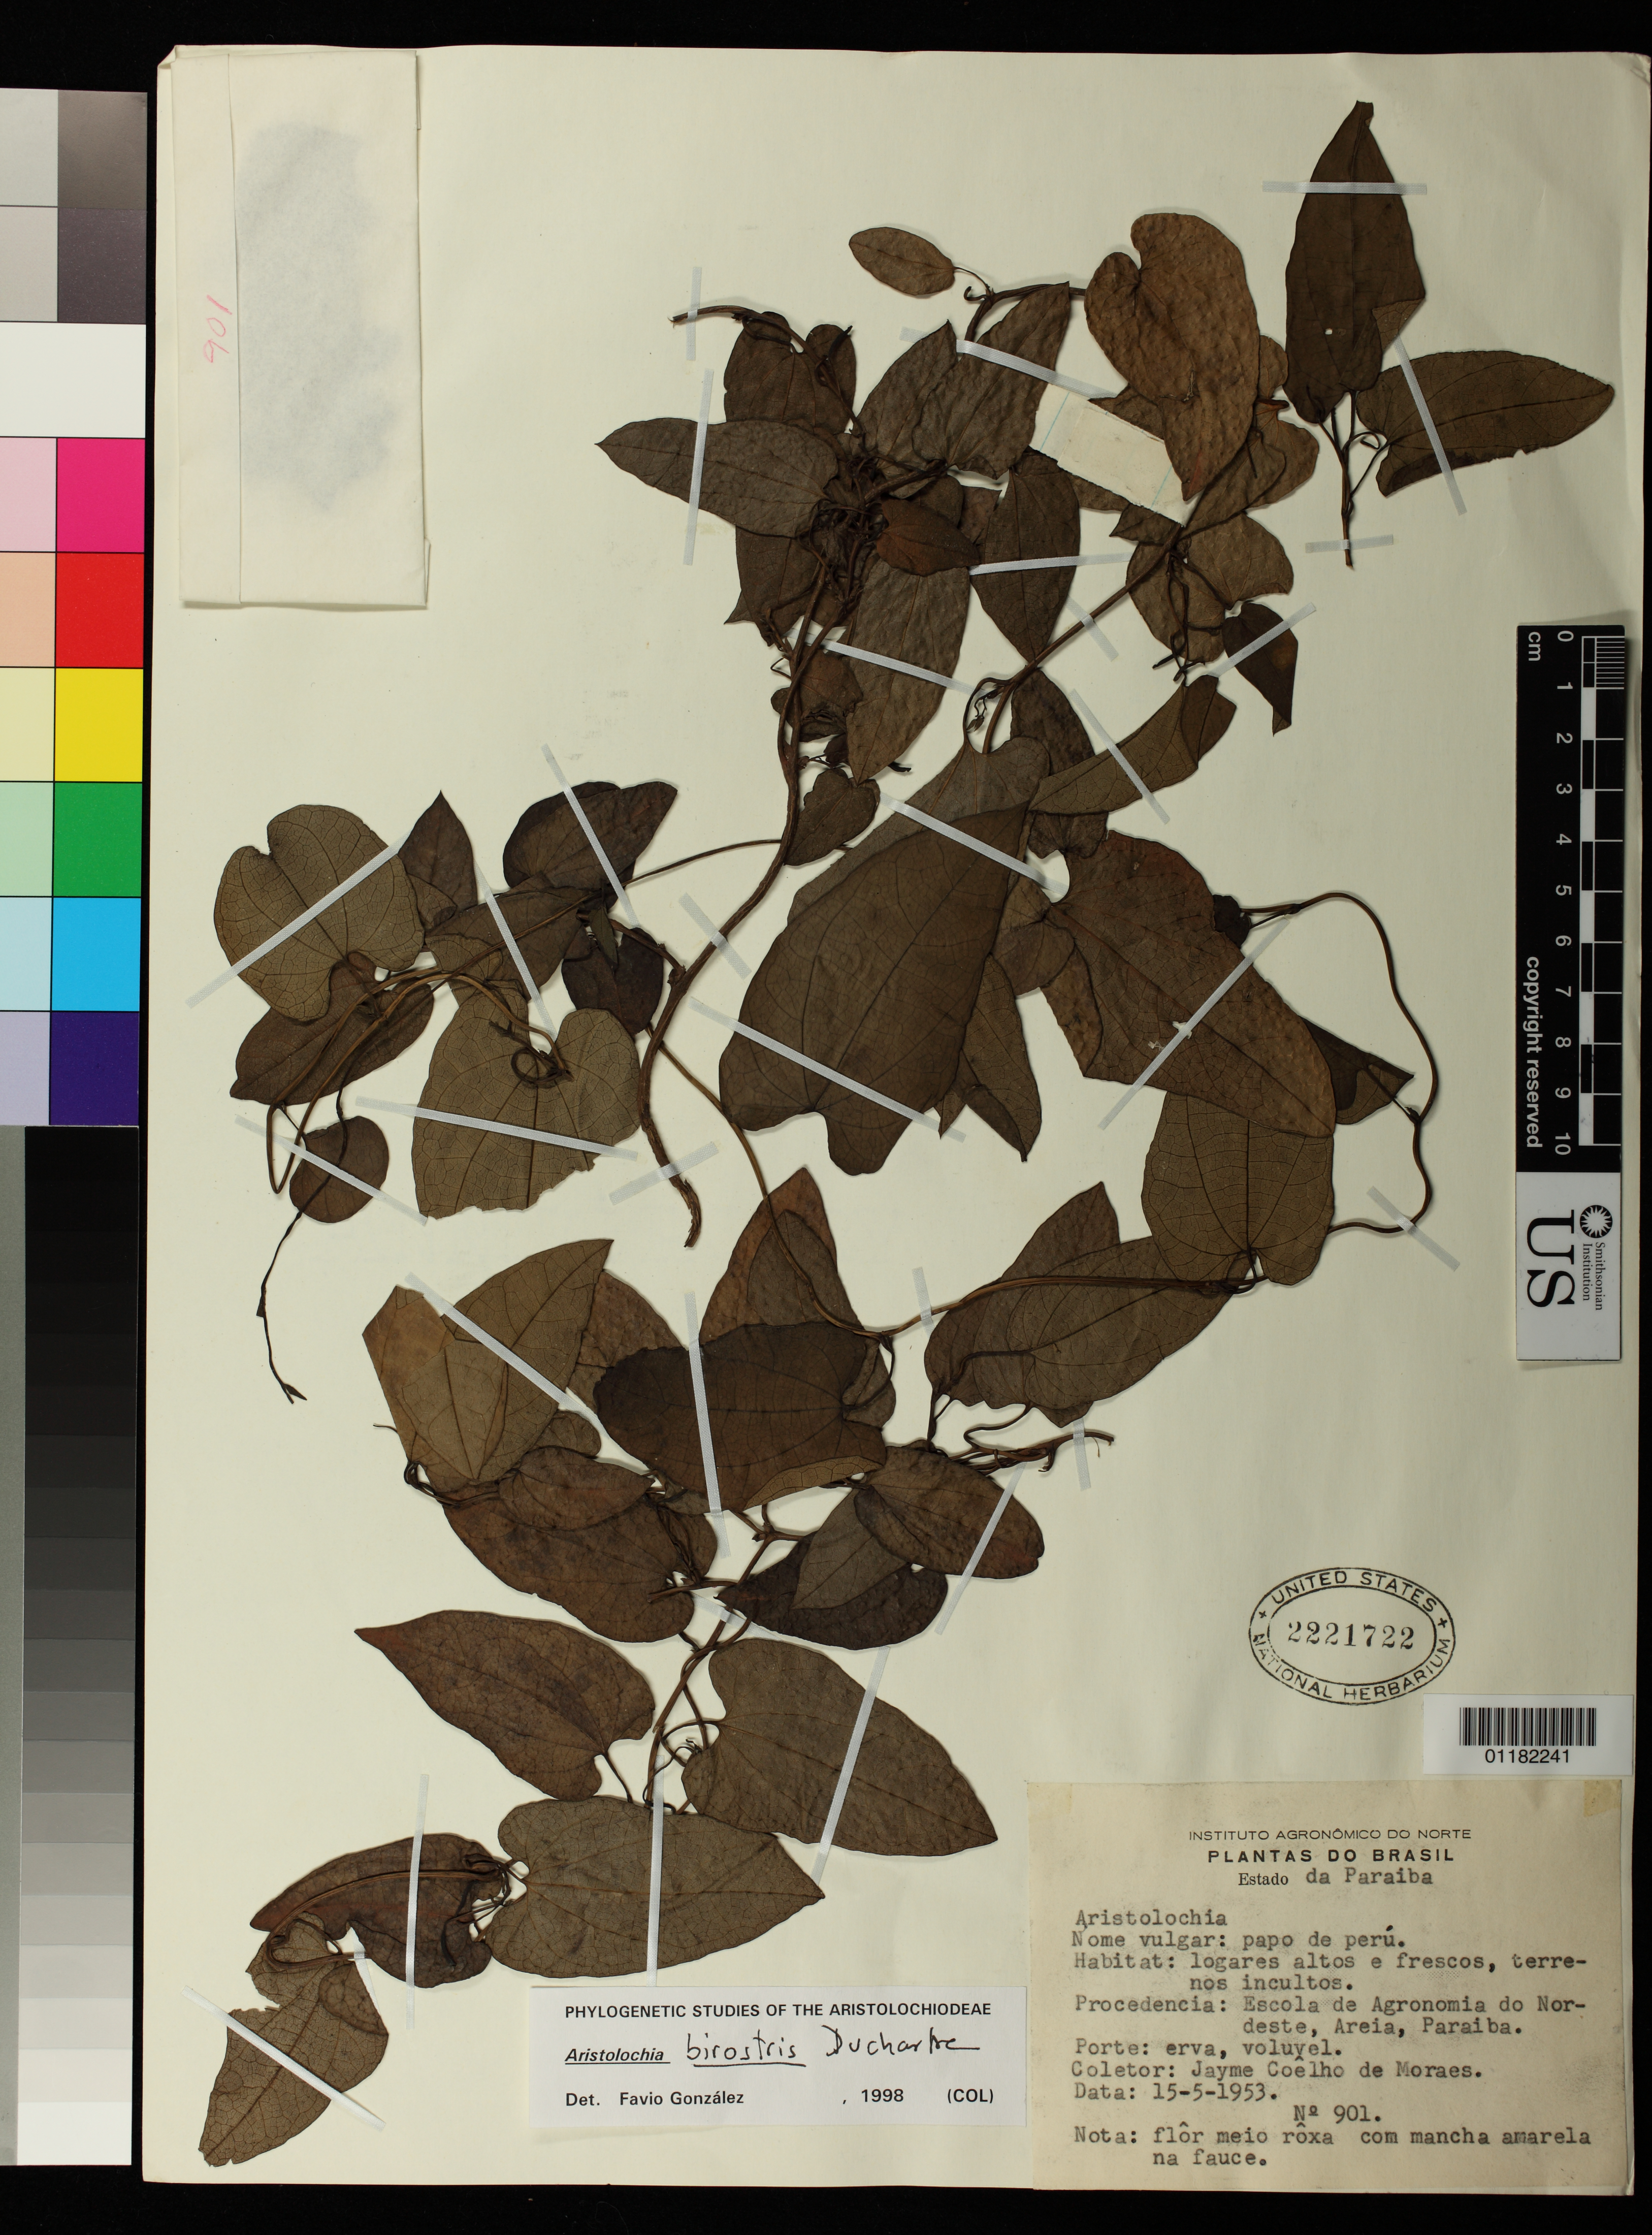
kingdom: Plantae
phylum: Tracheophyta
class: Magnoliopsida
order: Piperales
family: Aristolochiaceae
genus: Aristolochia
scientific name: Aristolochia bicolor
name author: Ule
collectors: J. Coelho de Moraes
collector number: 901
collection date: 1953-05-15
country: Brazil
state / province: Paraíba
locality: Escola de Agronomia do Nordeste, Areia, Paraíba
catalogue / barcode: US 2221722